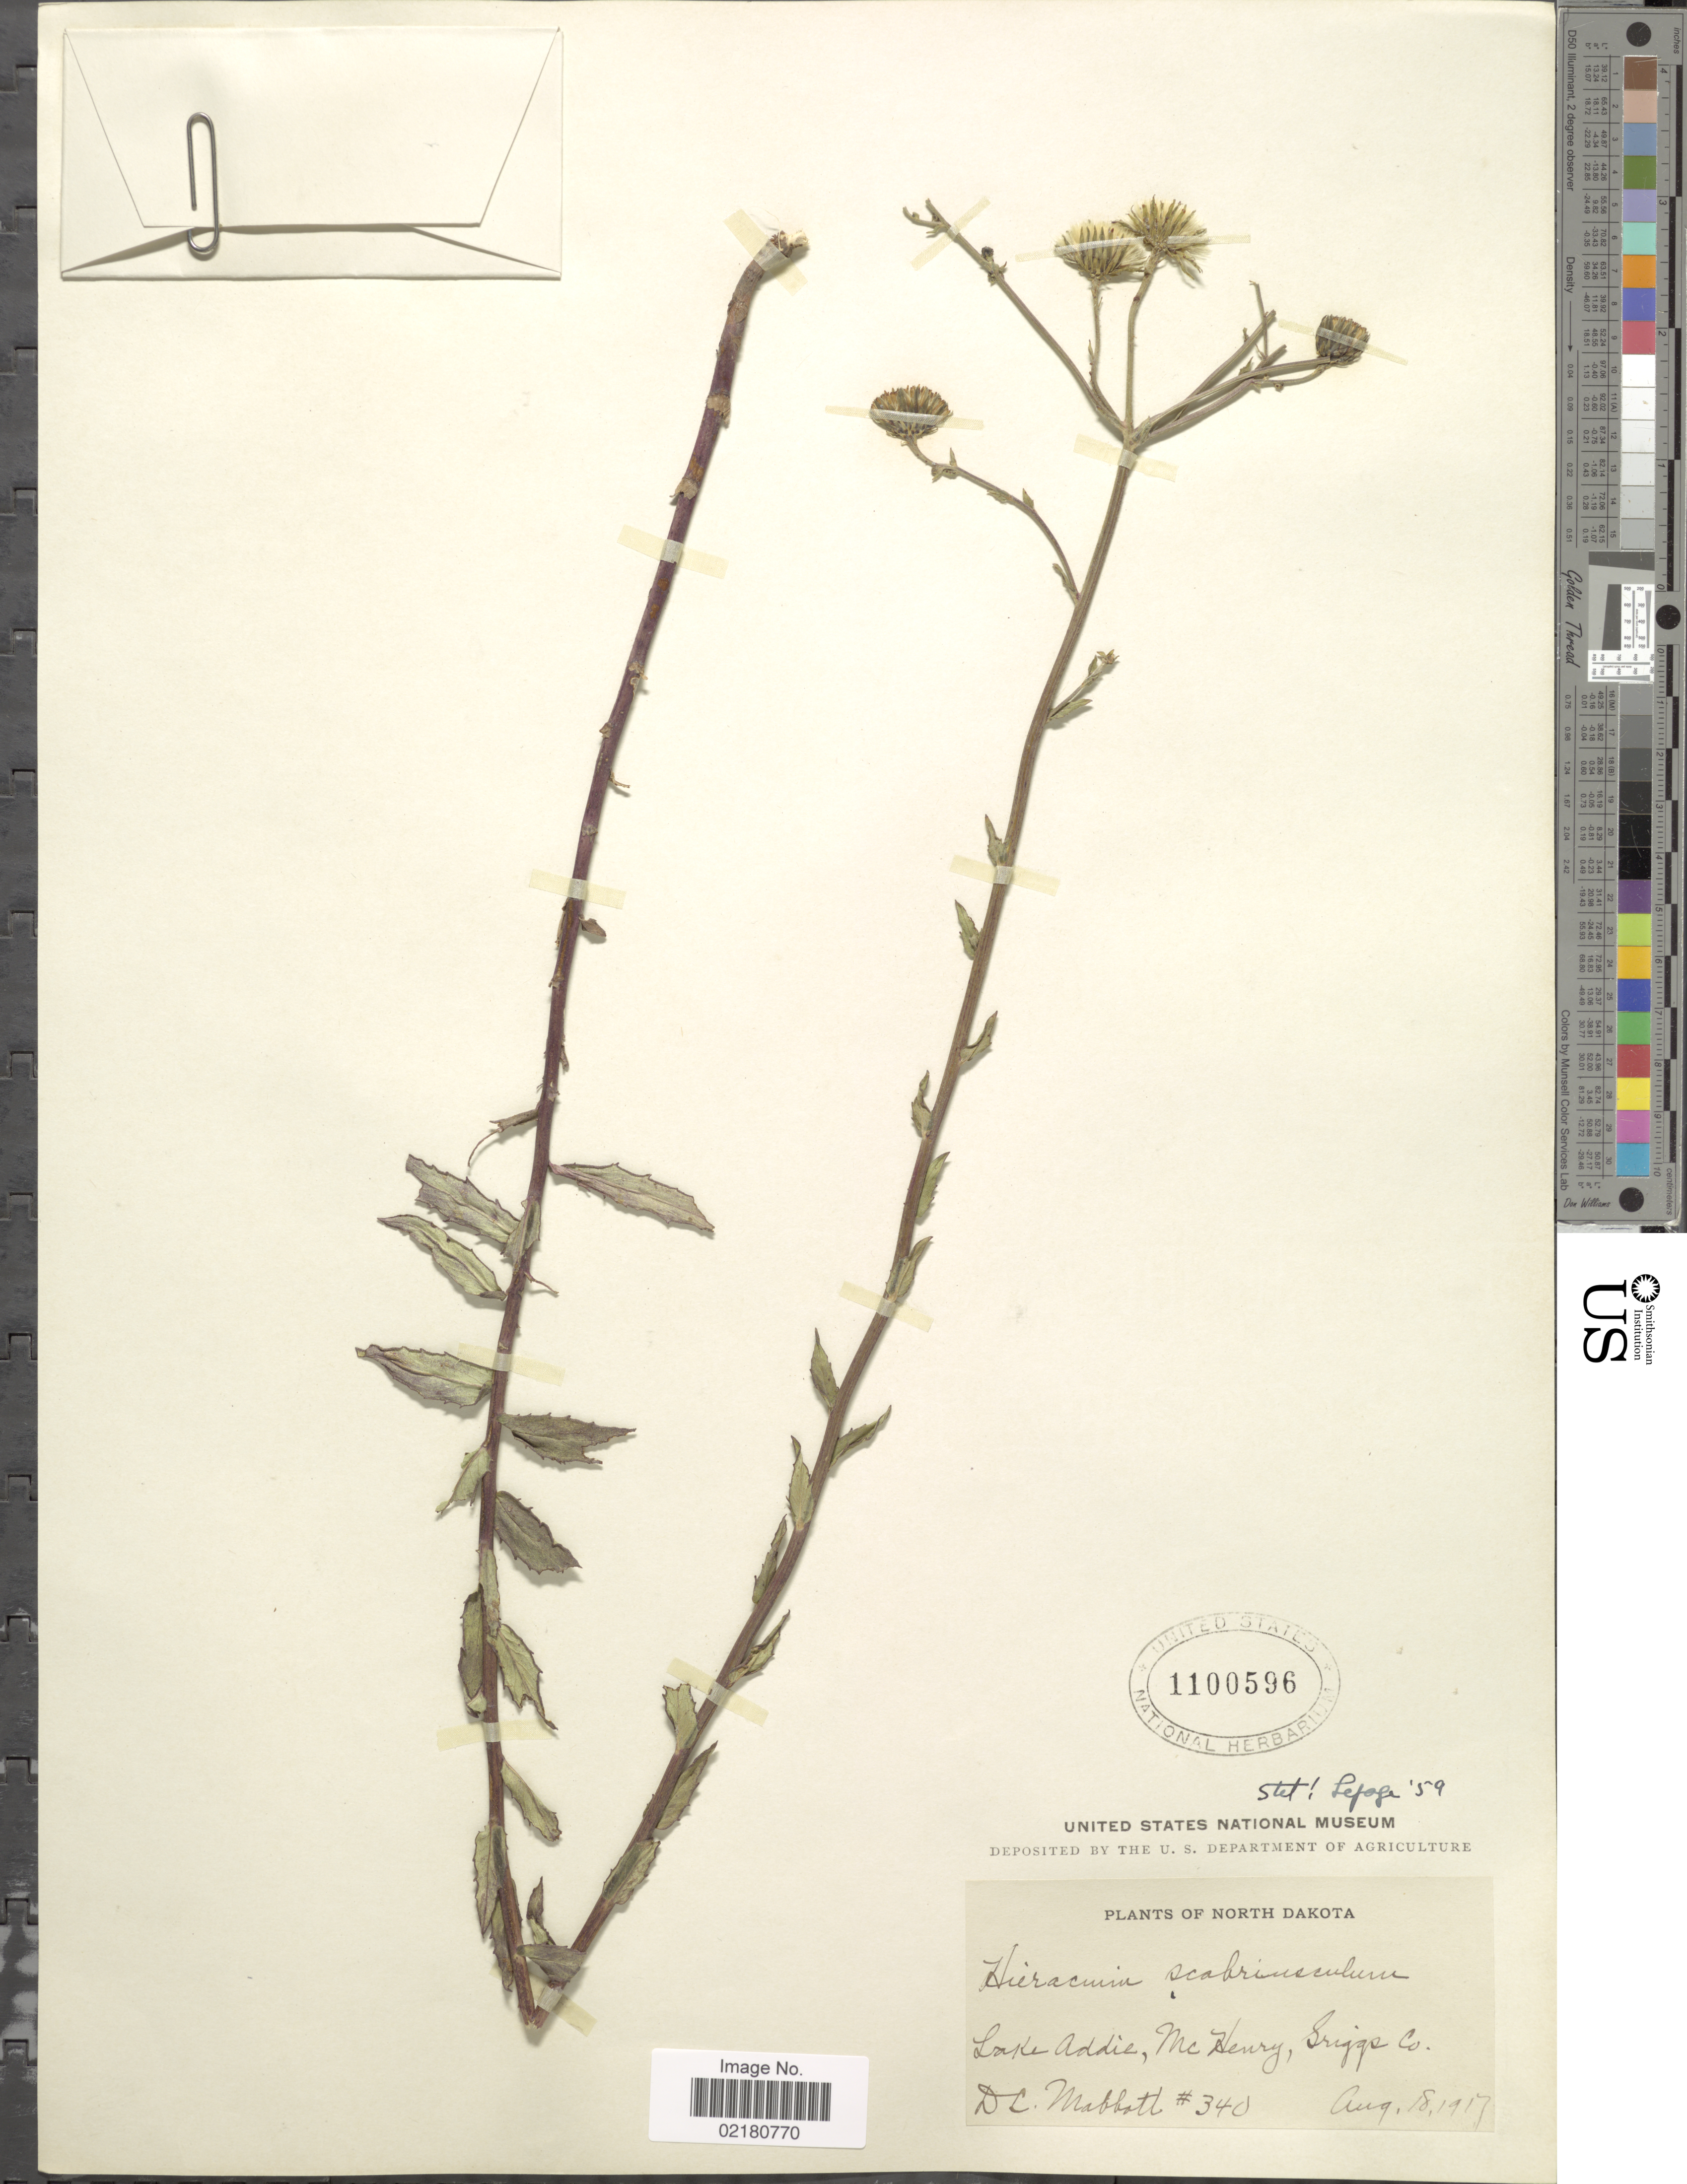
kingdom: Plantae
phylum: Tracheophyta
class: Magnoliopsida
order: Asterales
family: Asteraceae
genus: Hieracium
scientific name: Hieracium umbellatum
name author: L.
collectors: D. Mabbott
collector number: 340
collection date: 1917-08-18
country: United States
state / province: North Dakota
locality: Lake Addie, McHenry, Griggs Co.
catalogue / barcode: US 1100596